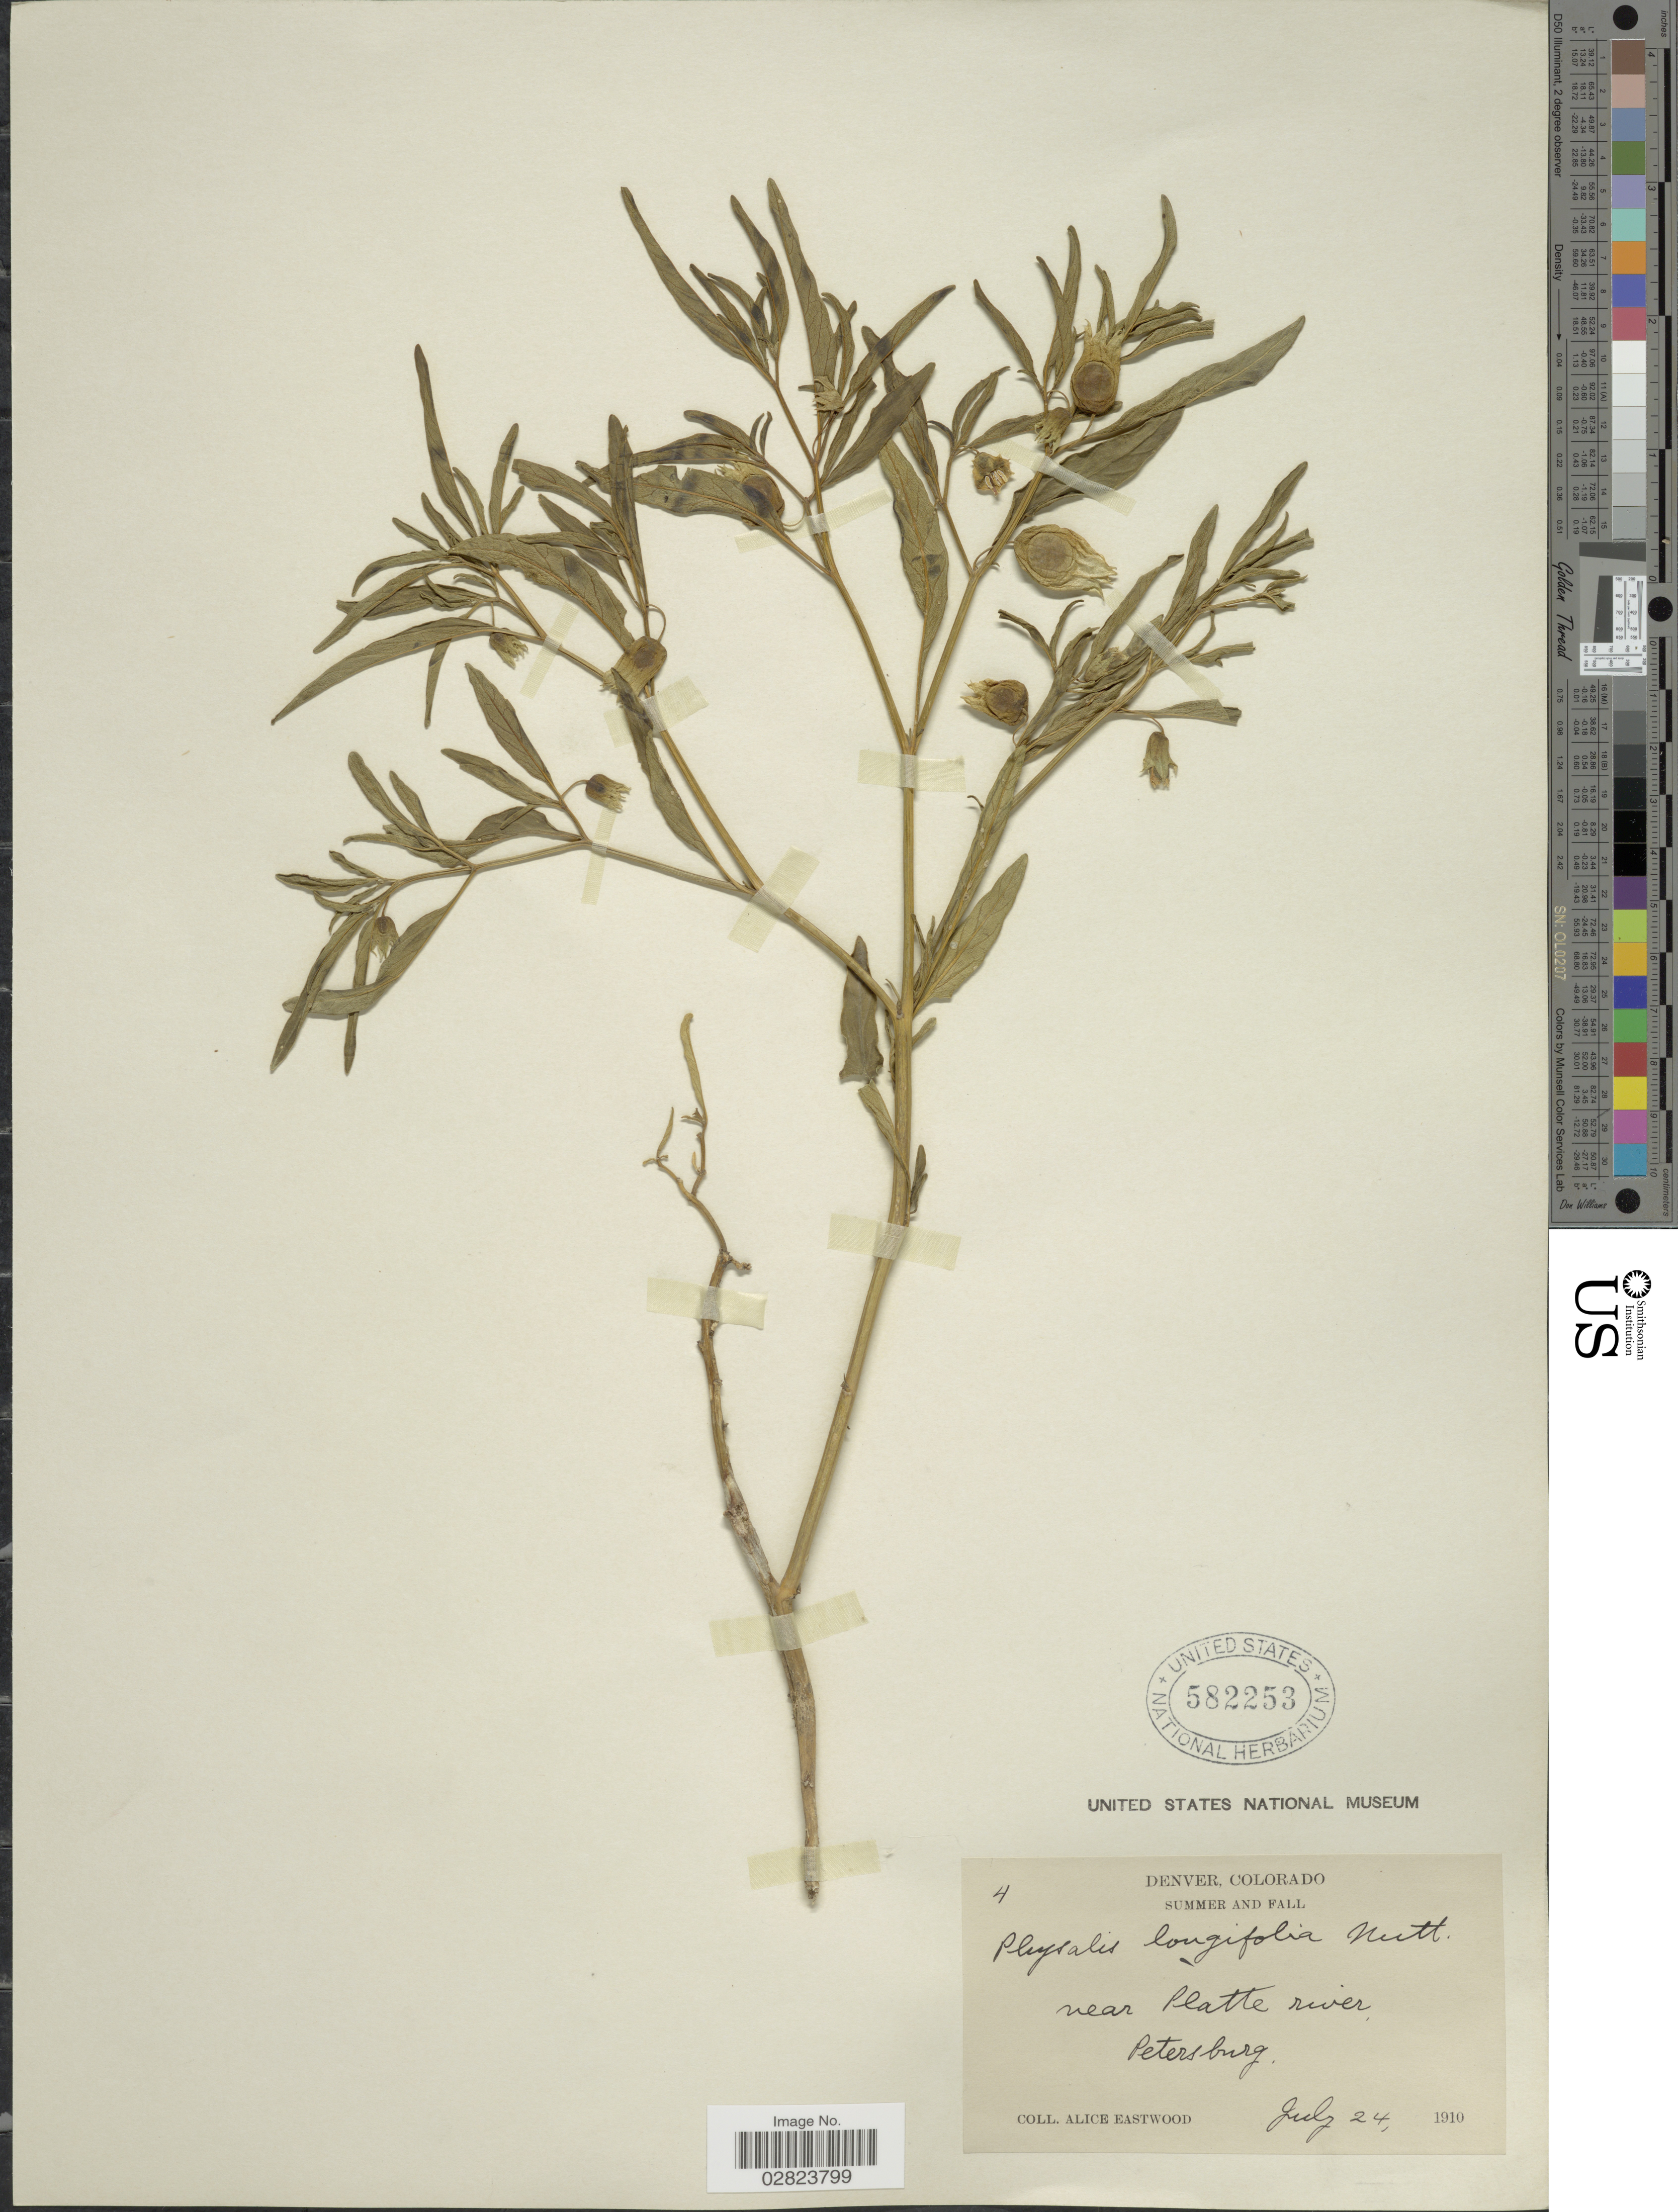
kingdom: Plantae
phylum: Tracheophyta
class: Magnoliopsida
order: Solanales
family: Solanaceae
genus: Physalis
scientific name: Physalis longifolia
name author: Nutt.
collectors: A. Eastwood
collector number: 4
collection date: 1910-07-24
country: United States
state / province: Colorado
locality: Denver. Near Platte river. Petersburg.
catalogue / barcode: US 582253